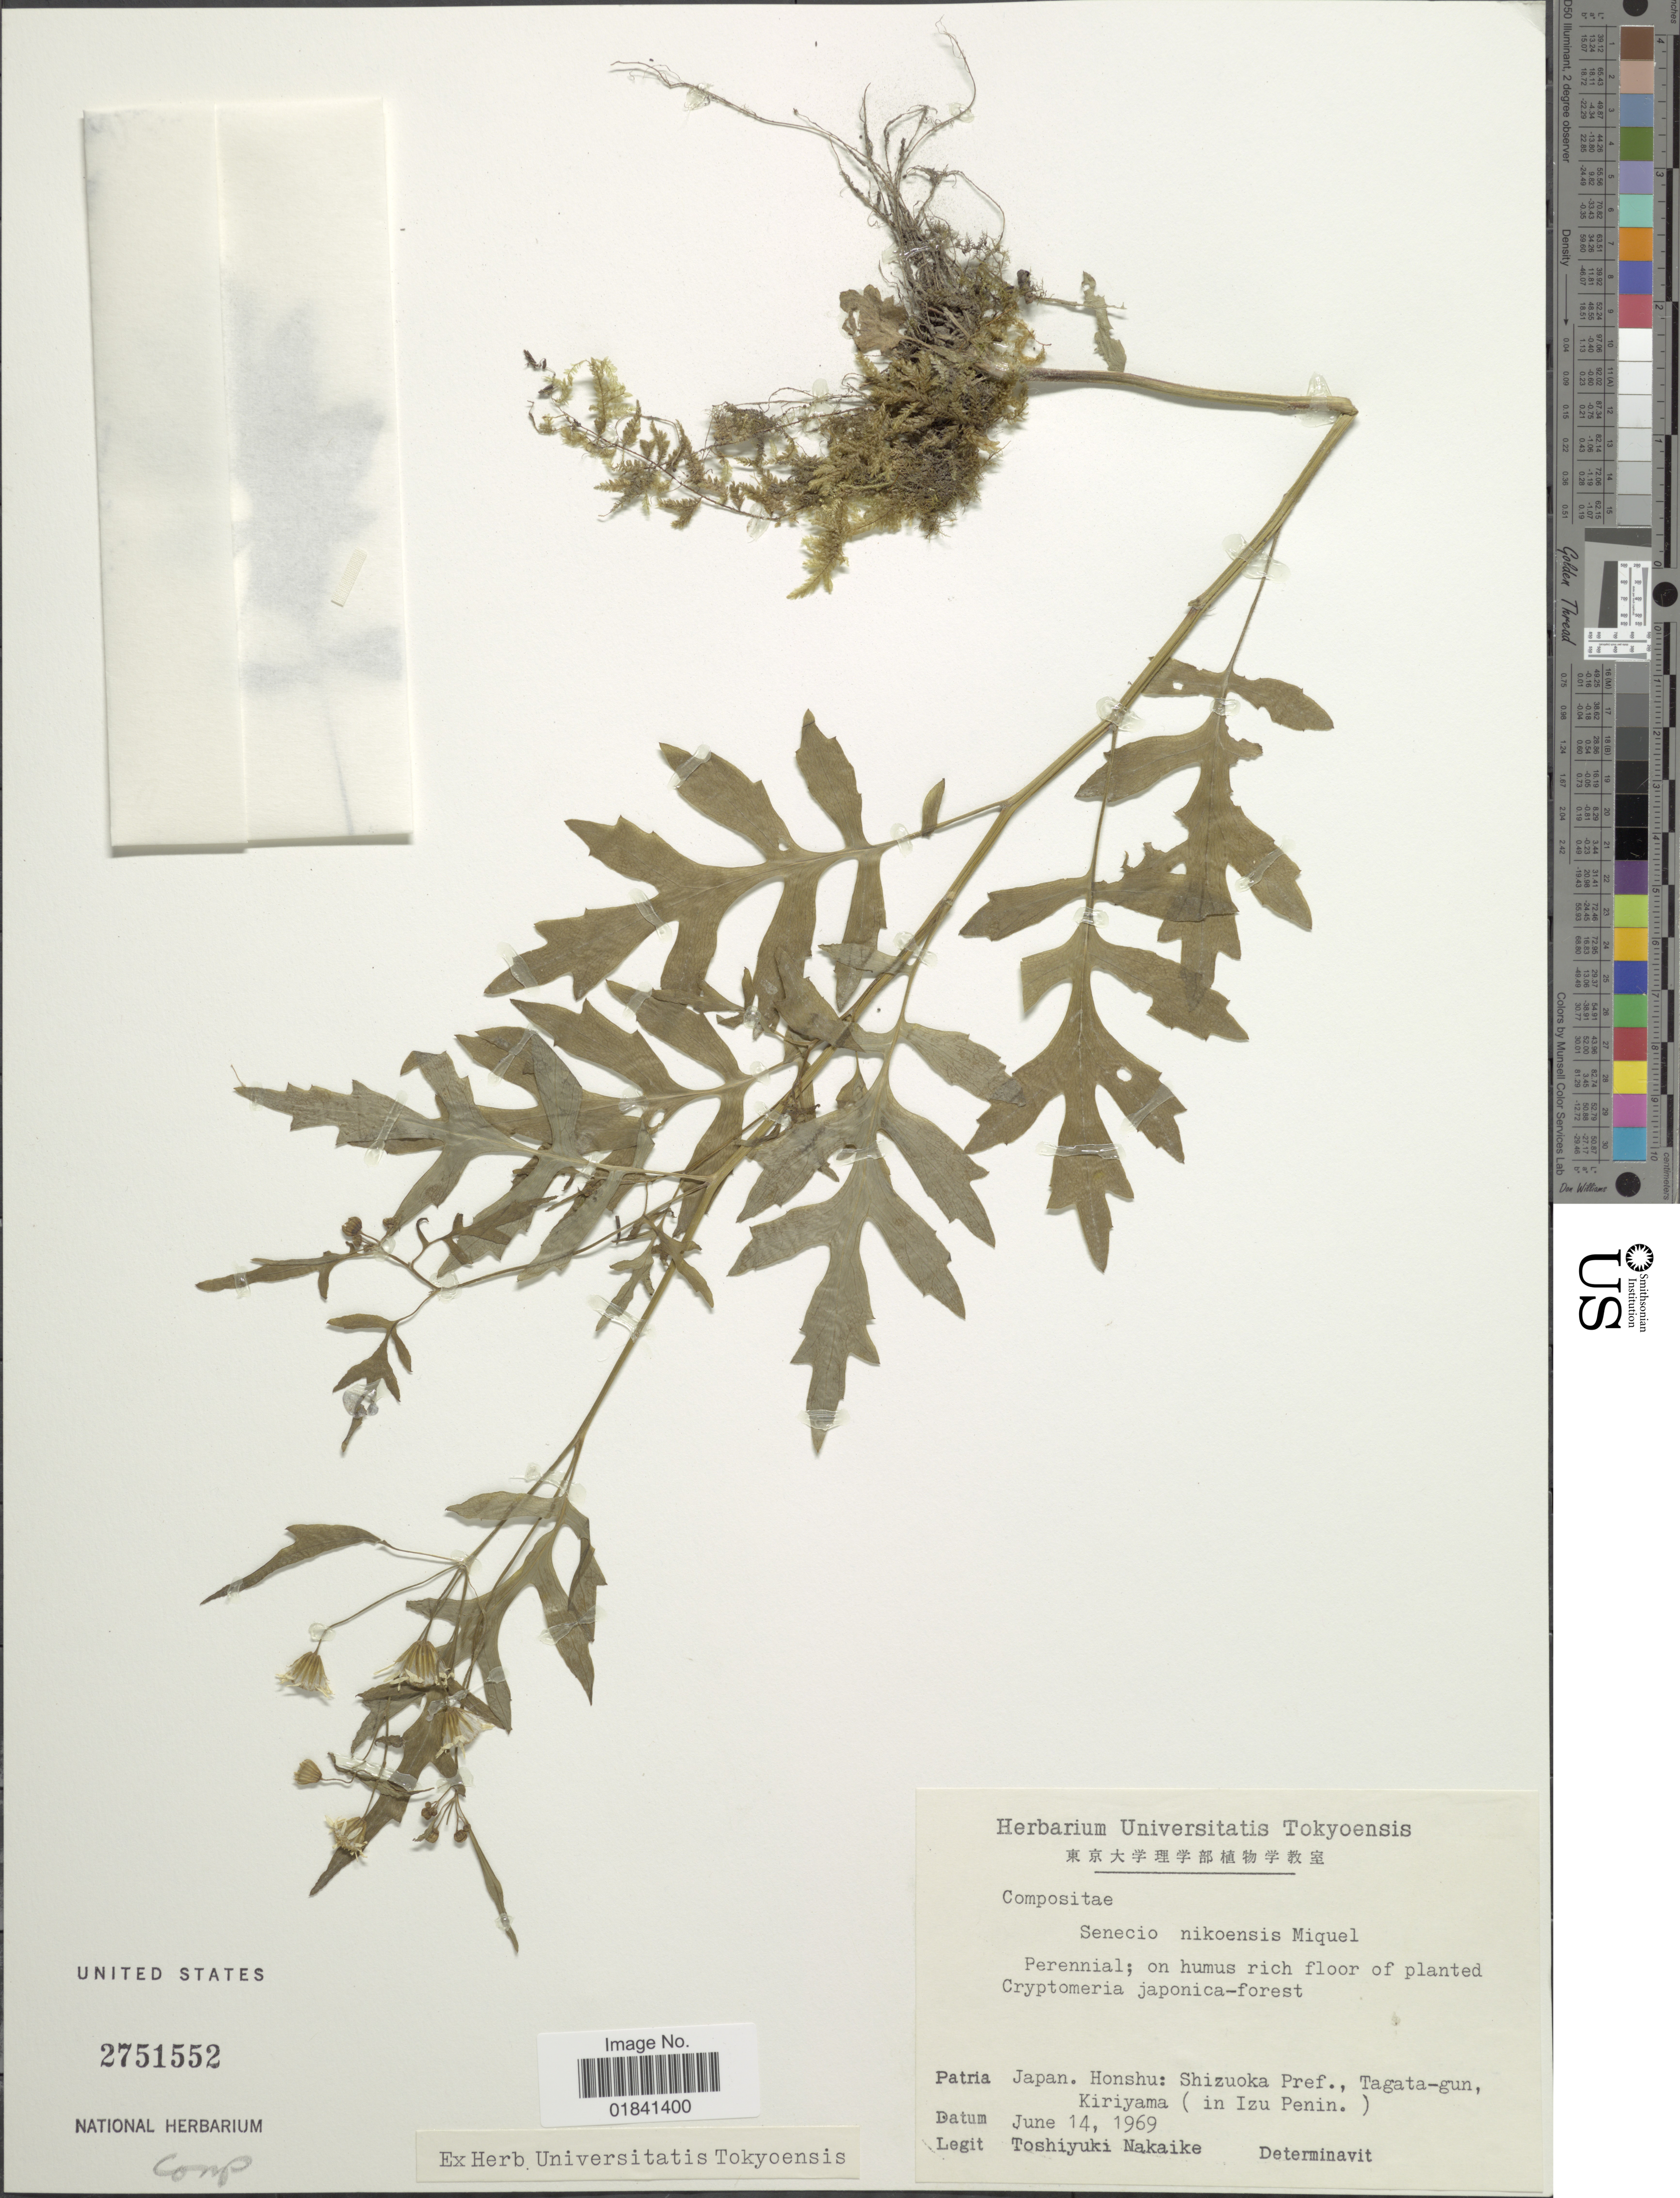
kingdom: Plantae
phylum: Tracheophyta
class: Magnoliopsida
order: Asterales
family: Asteraceae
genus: Senecio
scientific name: Senecio nikoensis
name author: Miq.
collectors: T. Nakaike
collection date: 1969-06-14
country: Japan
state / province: Sizuoka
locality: Honshu: Shizuoka Pref., Tagata-gun, Kiriyama(in Izu Penin)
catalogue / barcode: US 2751552